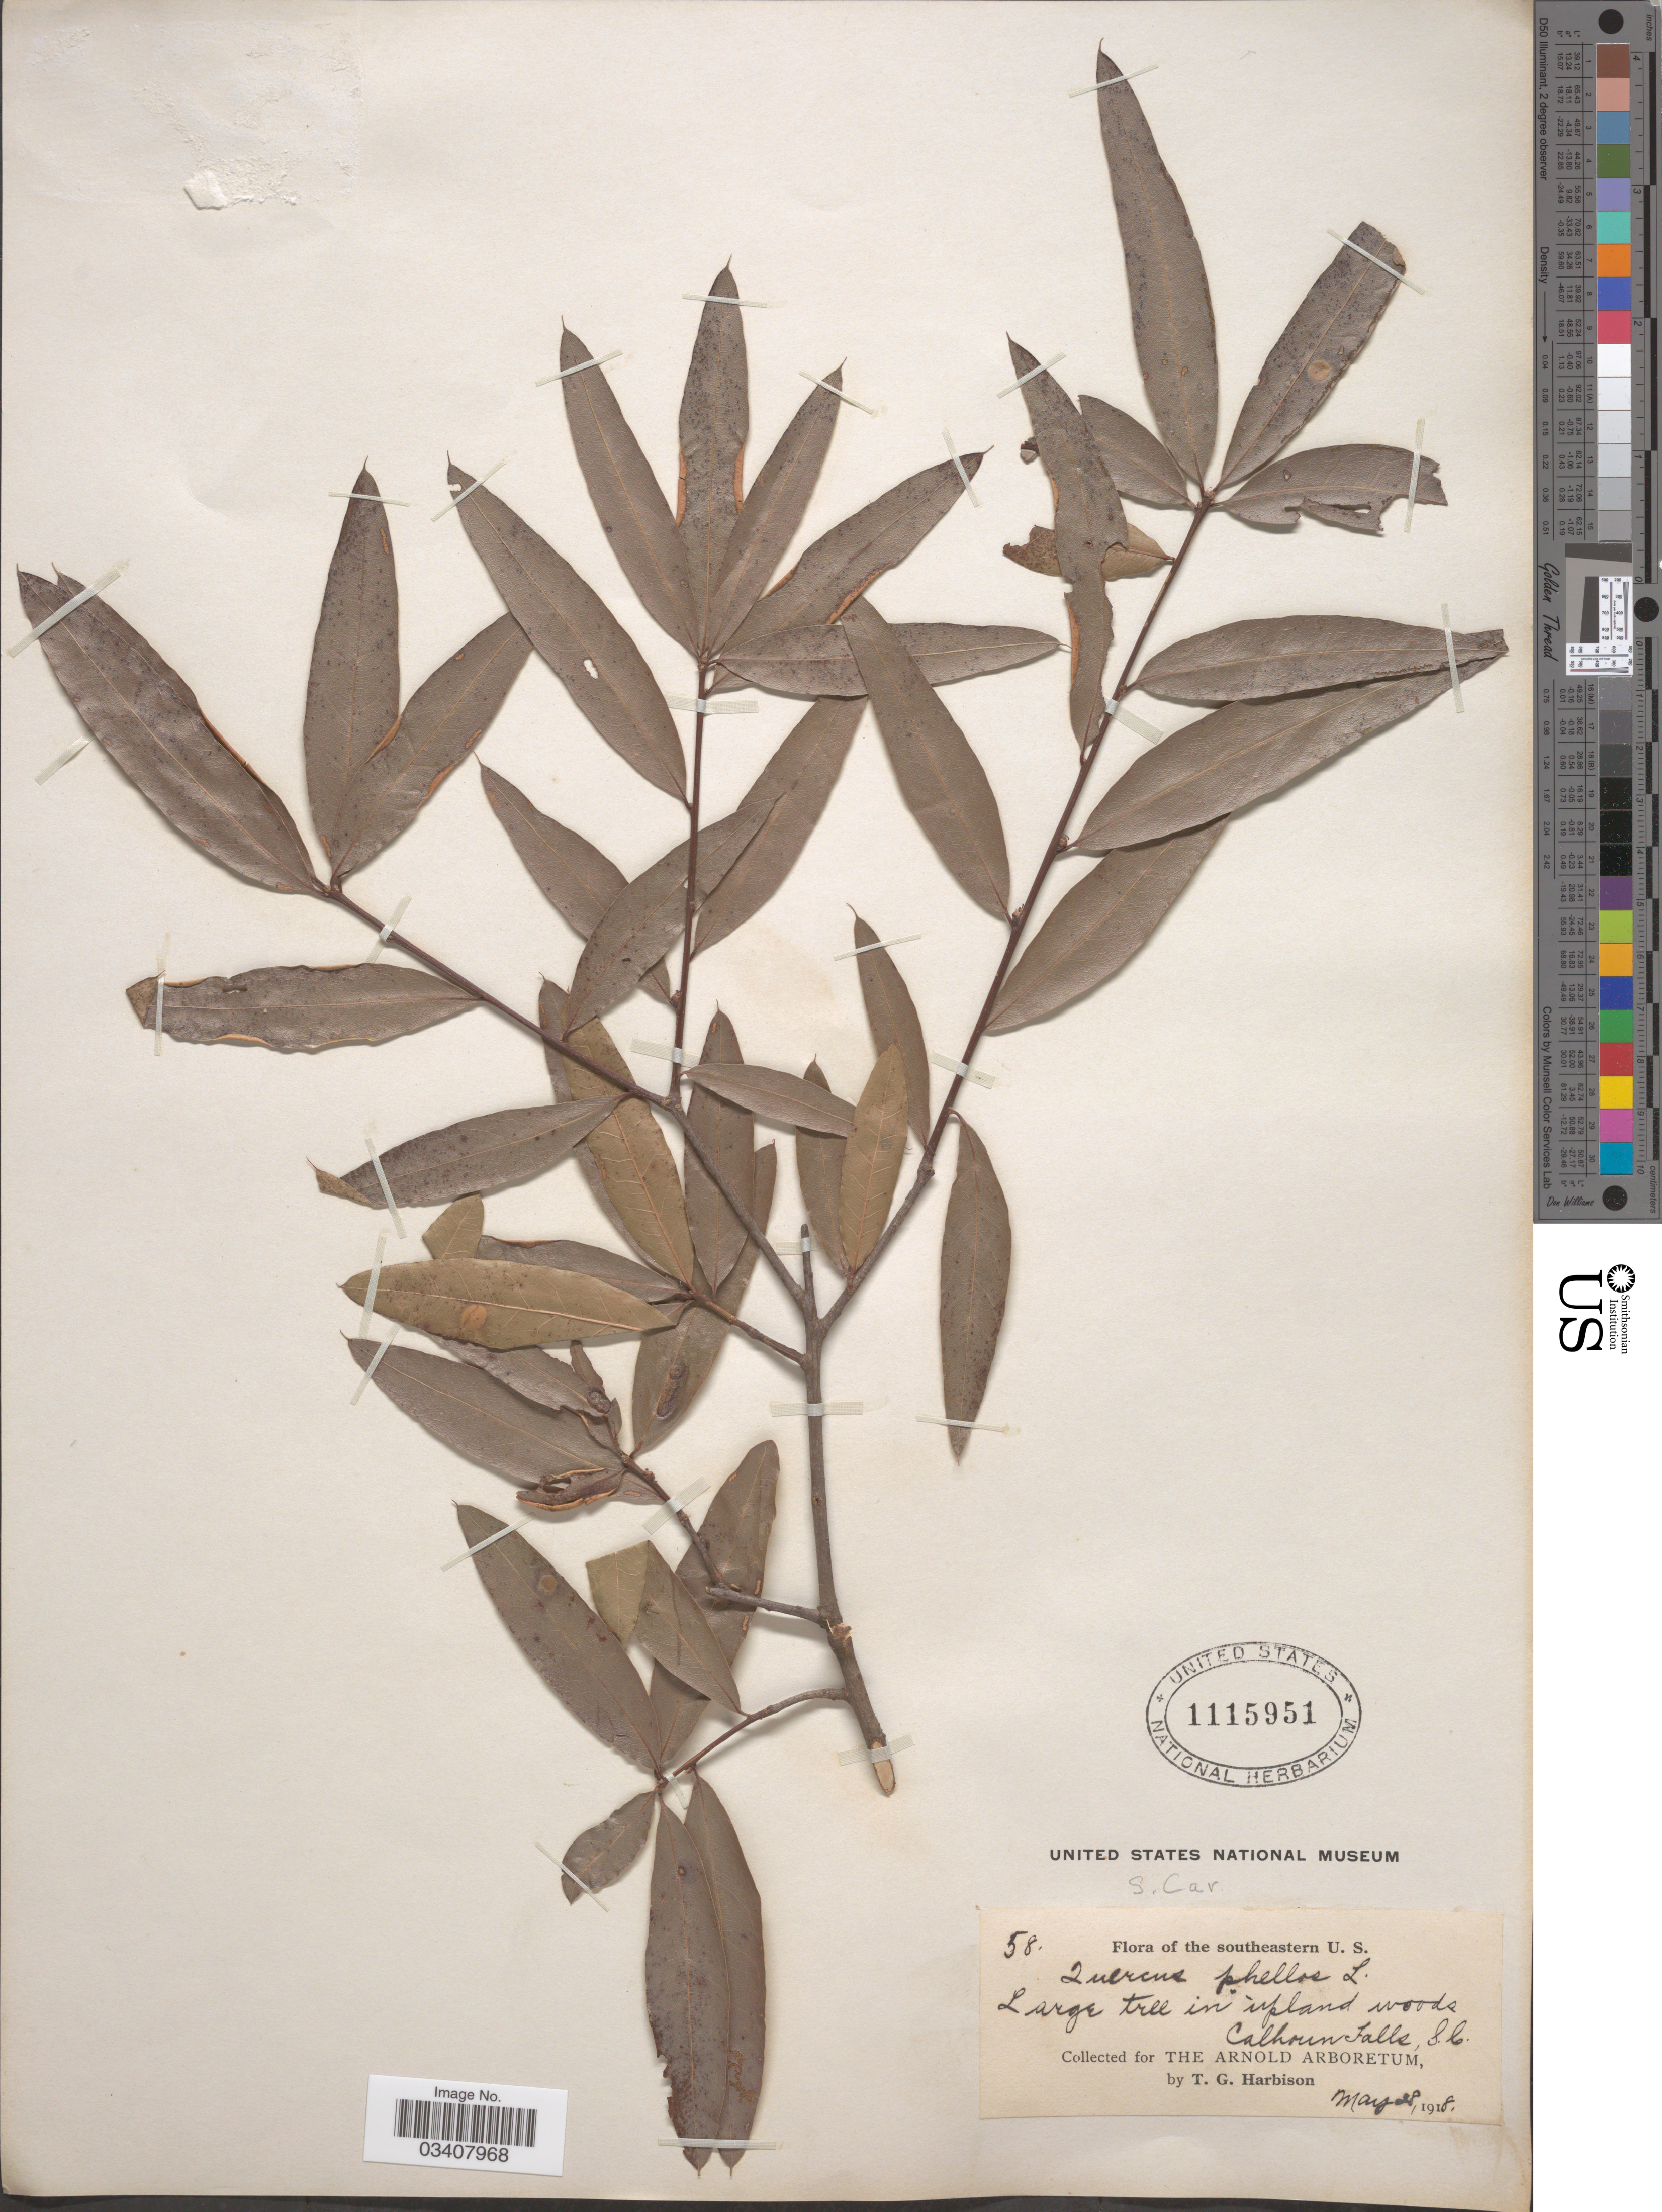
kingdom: Plantae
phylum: Tracheophyta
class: Magnoliopsida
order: Fagales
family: Fagaceae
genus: Quercus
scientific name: Quercus phellos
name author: L.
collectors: T. Harbison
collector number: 58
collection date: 1918-05-28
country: United States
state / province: South Carolina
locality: Southeastern U. S. Calhoun Falls.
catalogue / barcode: US 1115951